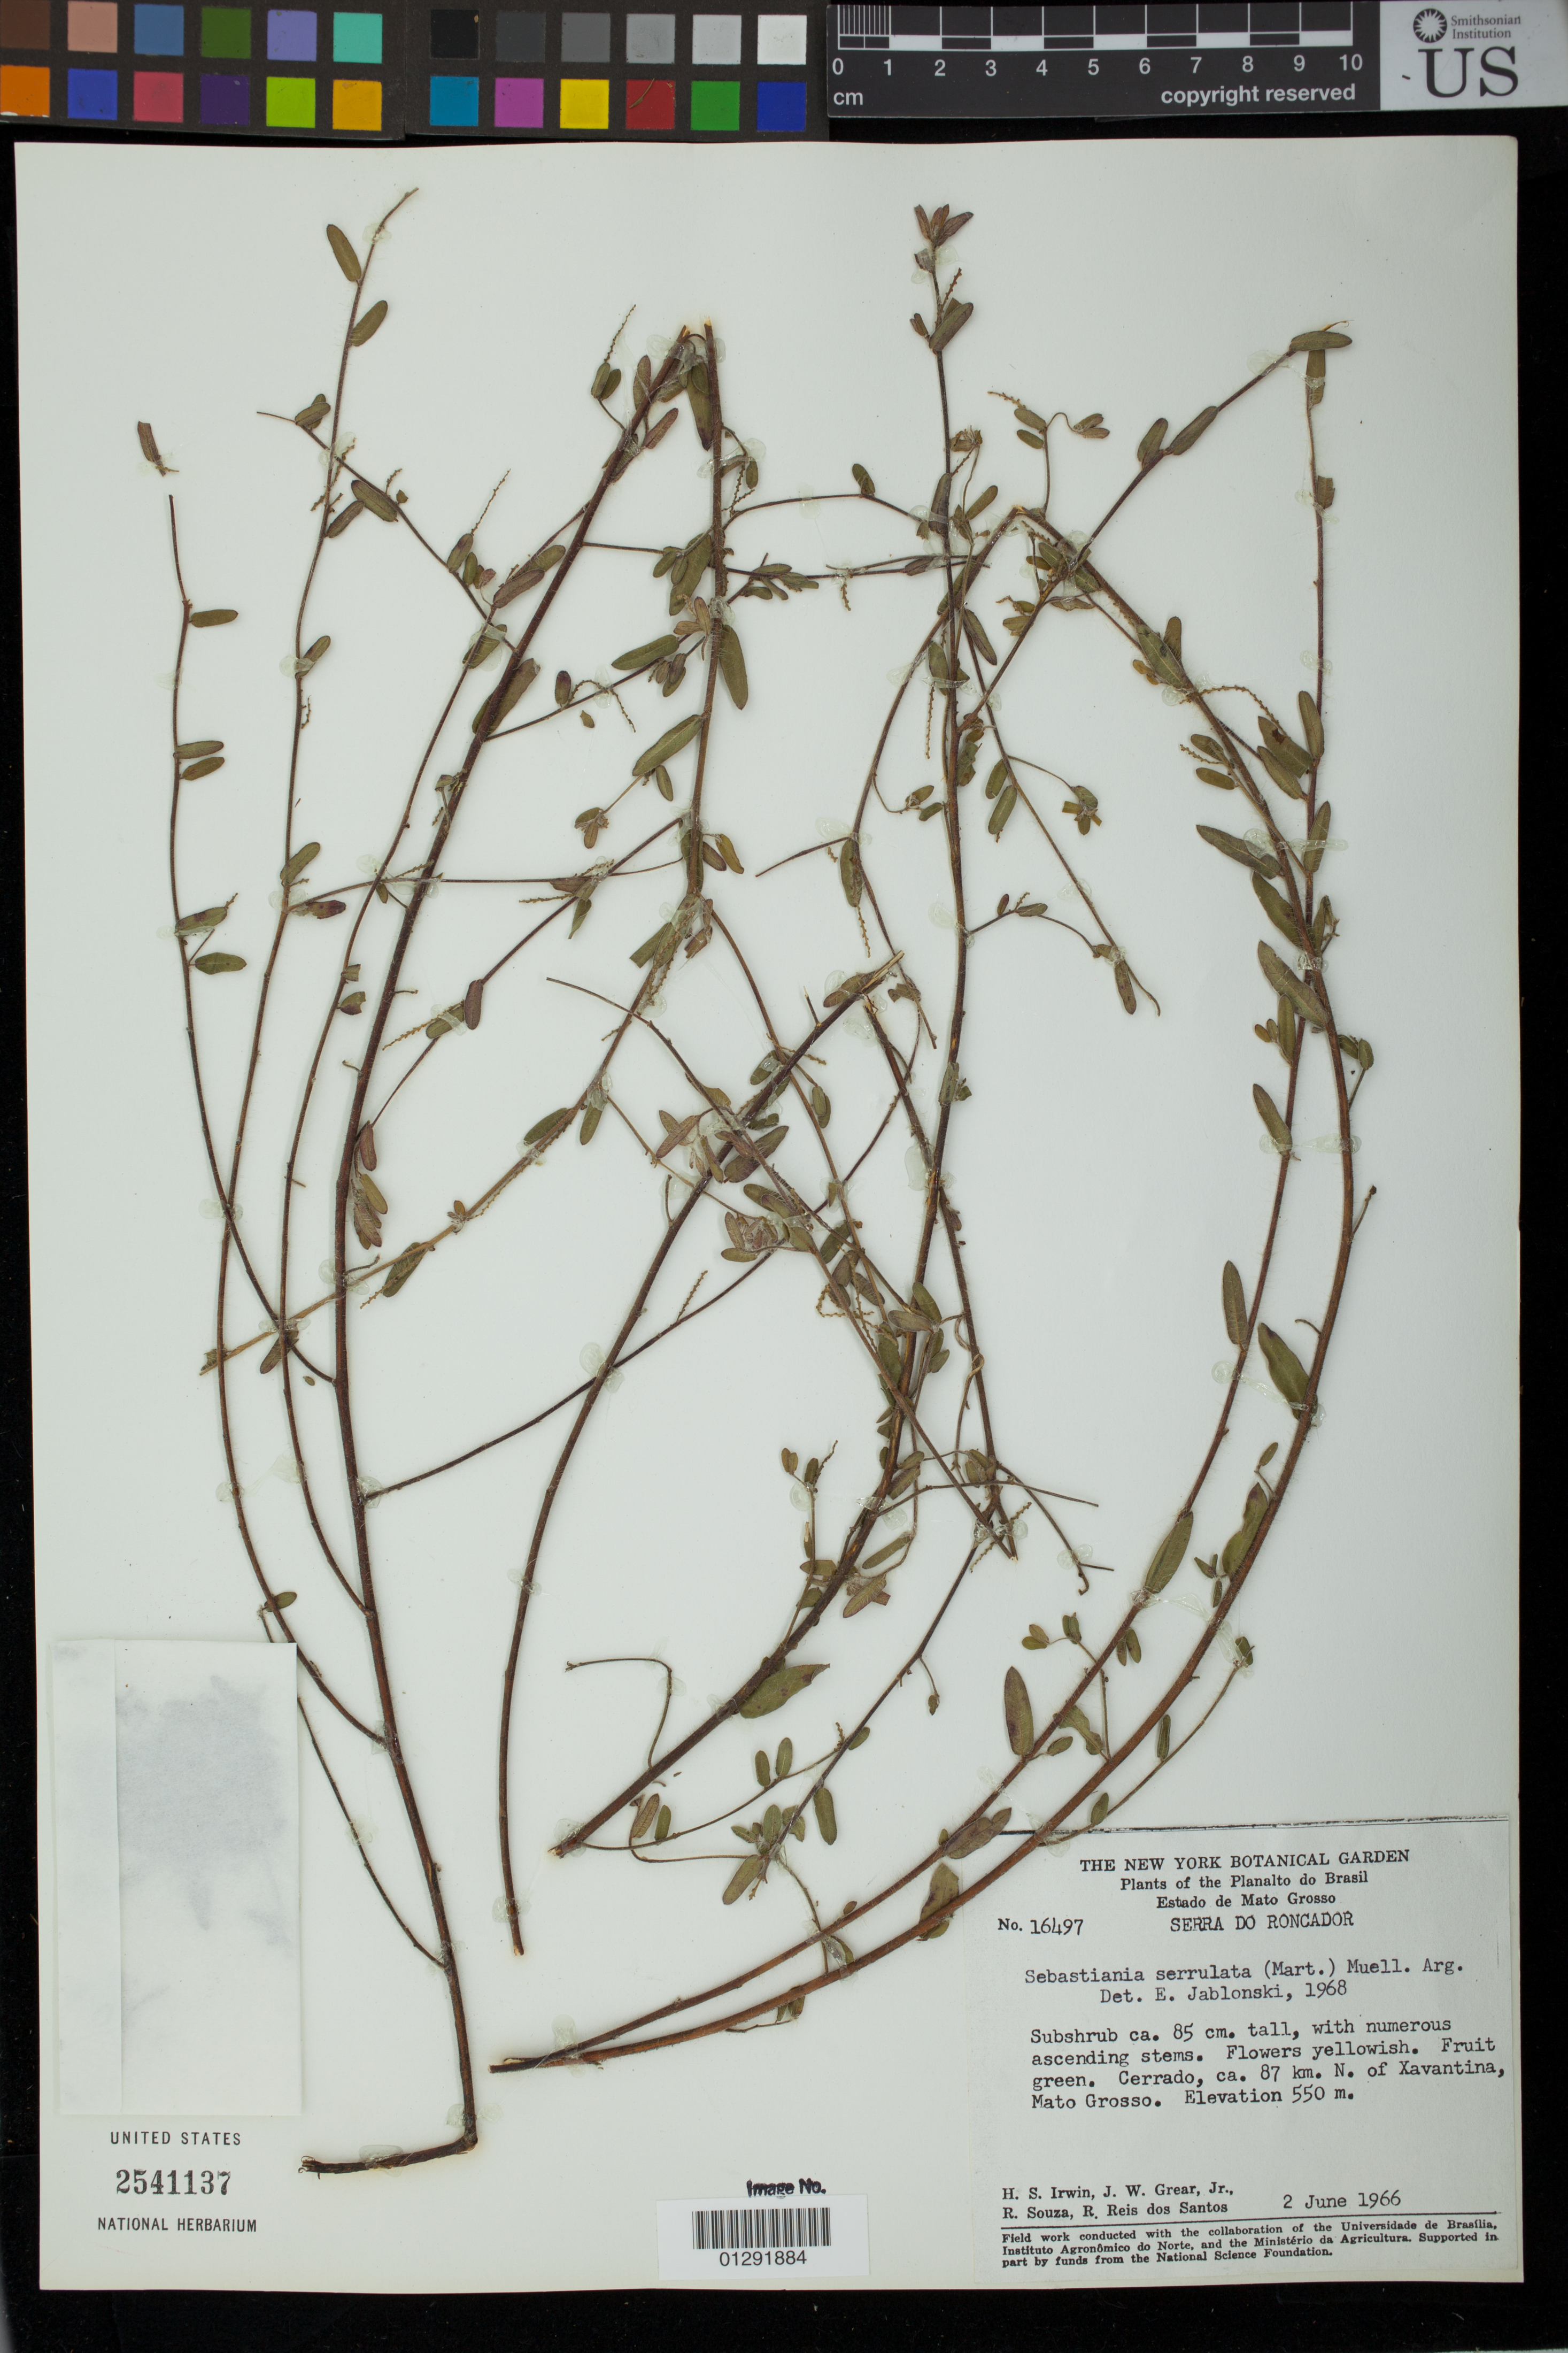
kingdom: Plantae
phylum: Tracheophyta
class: Magnoliopsida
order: Malpighiales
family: Euphorbiaceae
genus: Sebastiania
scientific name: Sebastiania serrulata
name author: (Mart.) Müll. Arg.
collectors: H. Irwin, J. W. Grear, R. Souza & R. Reis dos Santos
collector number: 16497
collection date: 1966-06-02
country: Brazil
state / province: Mato Grosso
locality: Serra do Roncador: ca. 87 km. N. of Xavantina.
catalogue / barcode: US 2541137